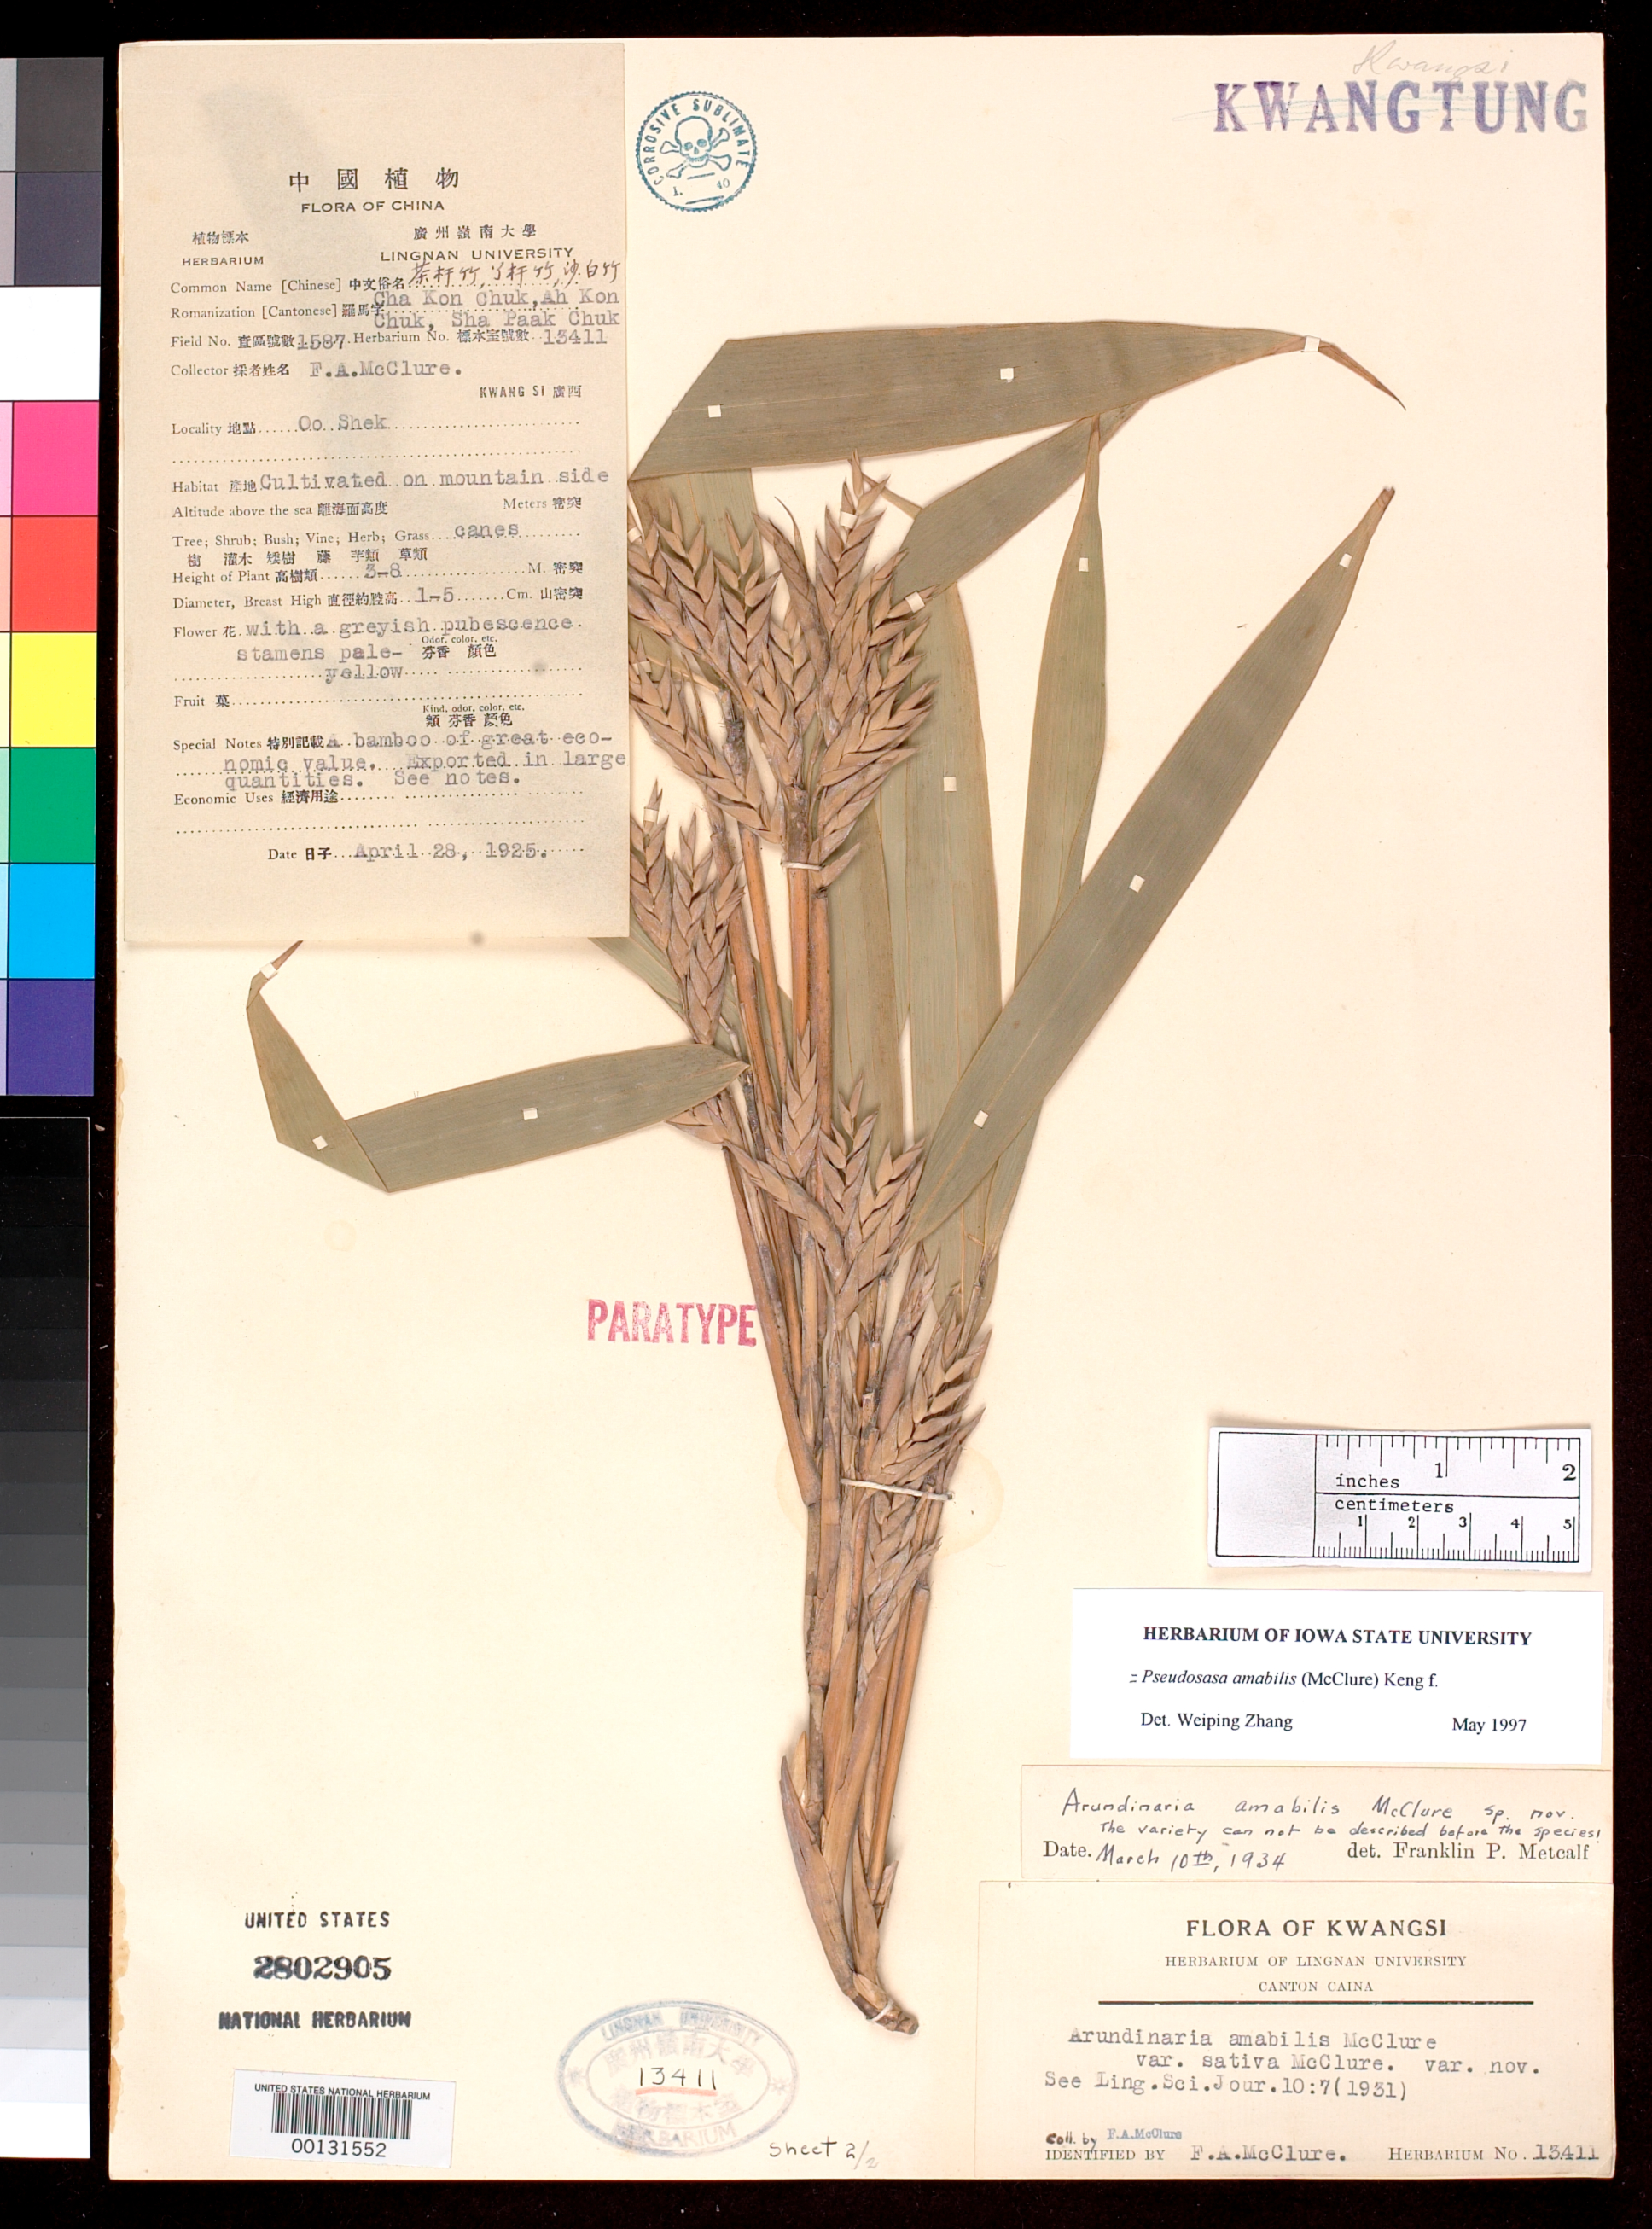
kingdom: Plantae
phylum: Tracheophyta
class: Liliopsida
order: Poales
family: Poaceae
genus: Arundinaria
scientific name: Arundinaria amabilis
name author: McClure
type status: Paratype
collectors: F. A. McClure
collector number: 13411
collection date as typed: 07 Apr 1925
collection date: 1925-04-07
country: China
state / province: Guangxi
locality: Oo Shek, above au Tsai.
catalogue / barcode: US 2802905